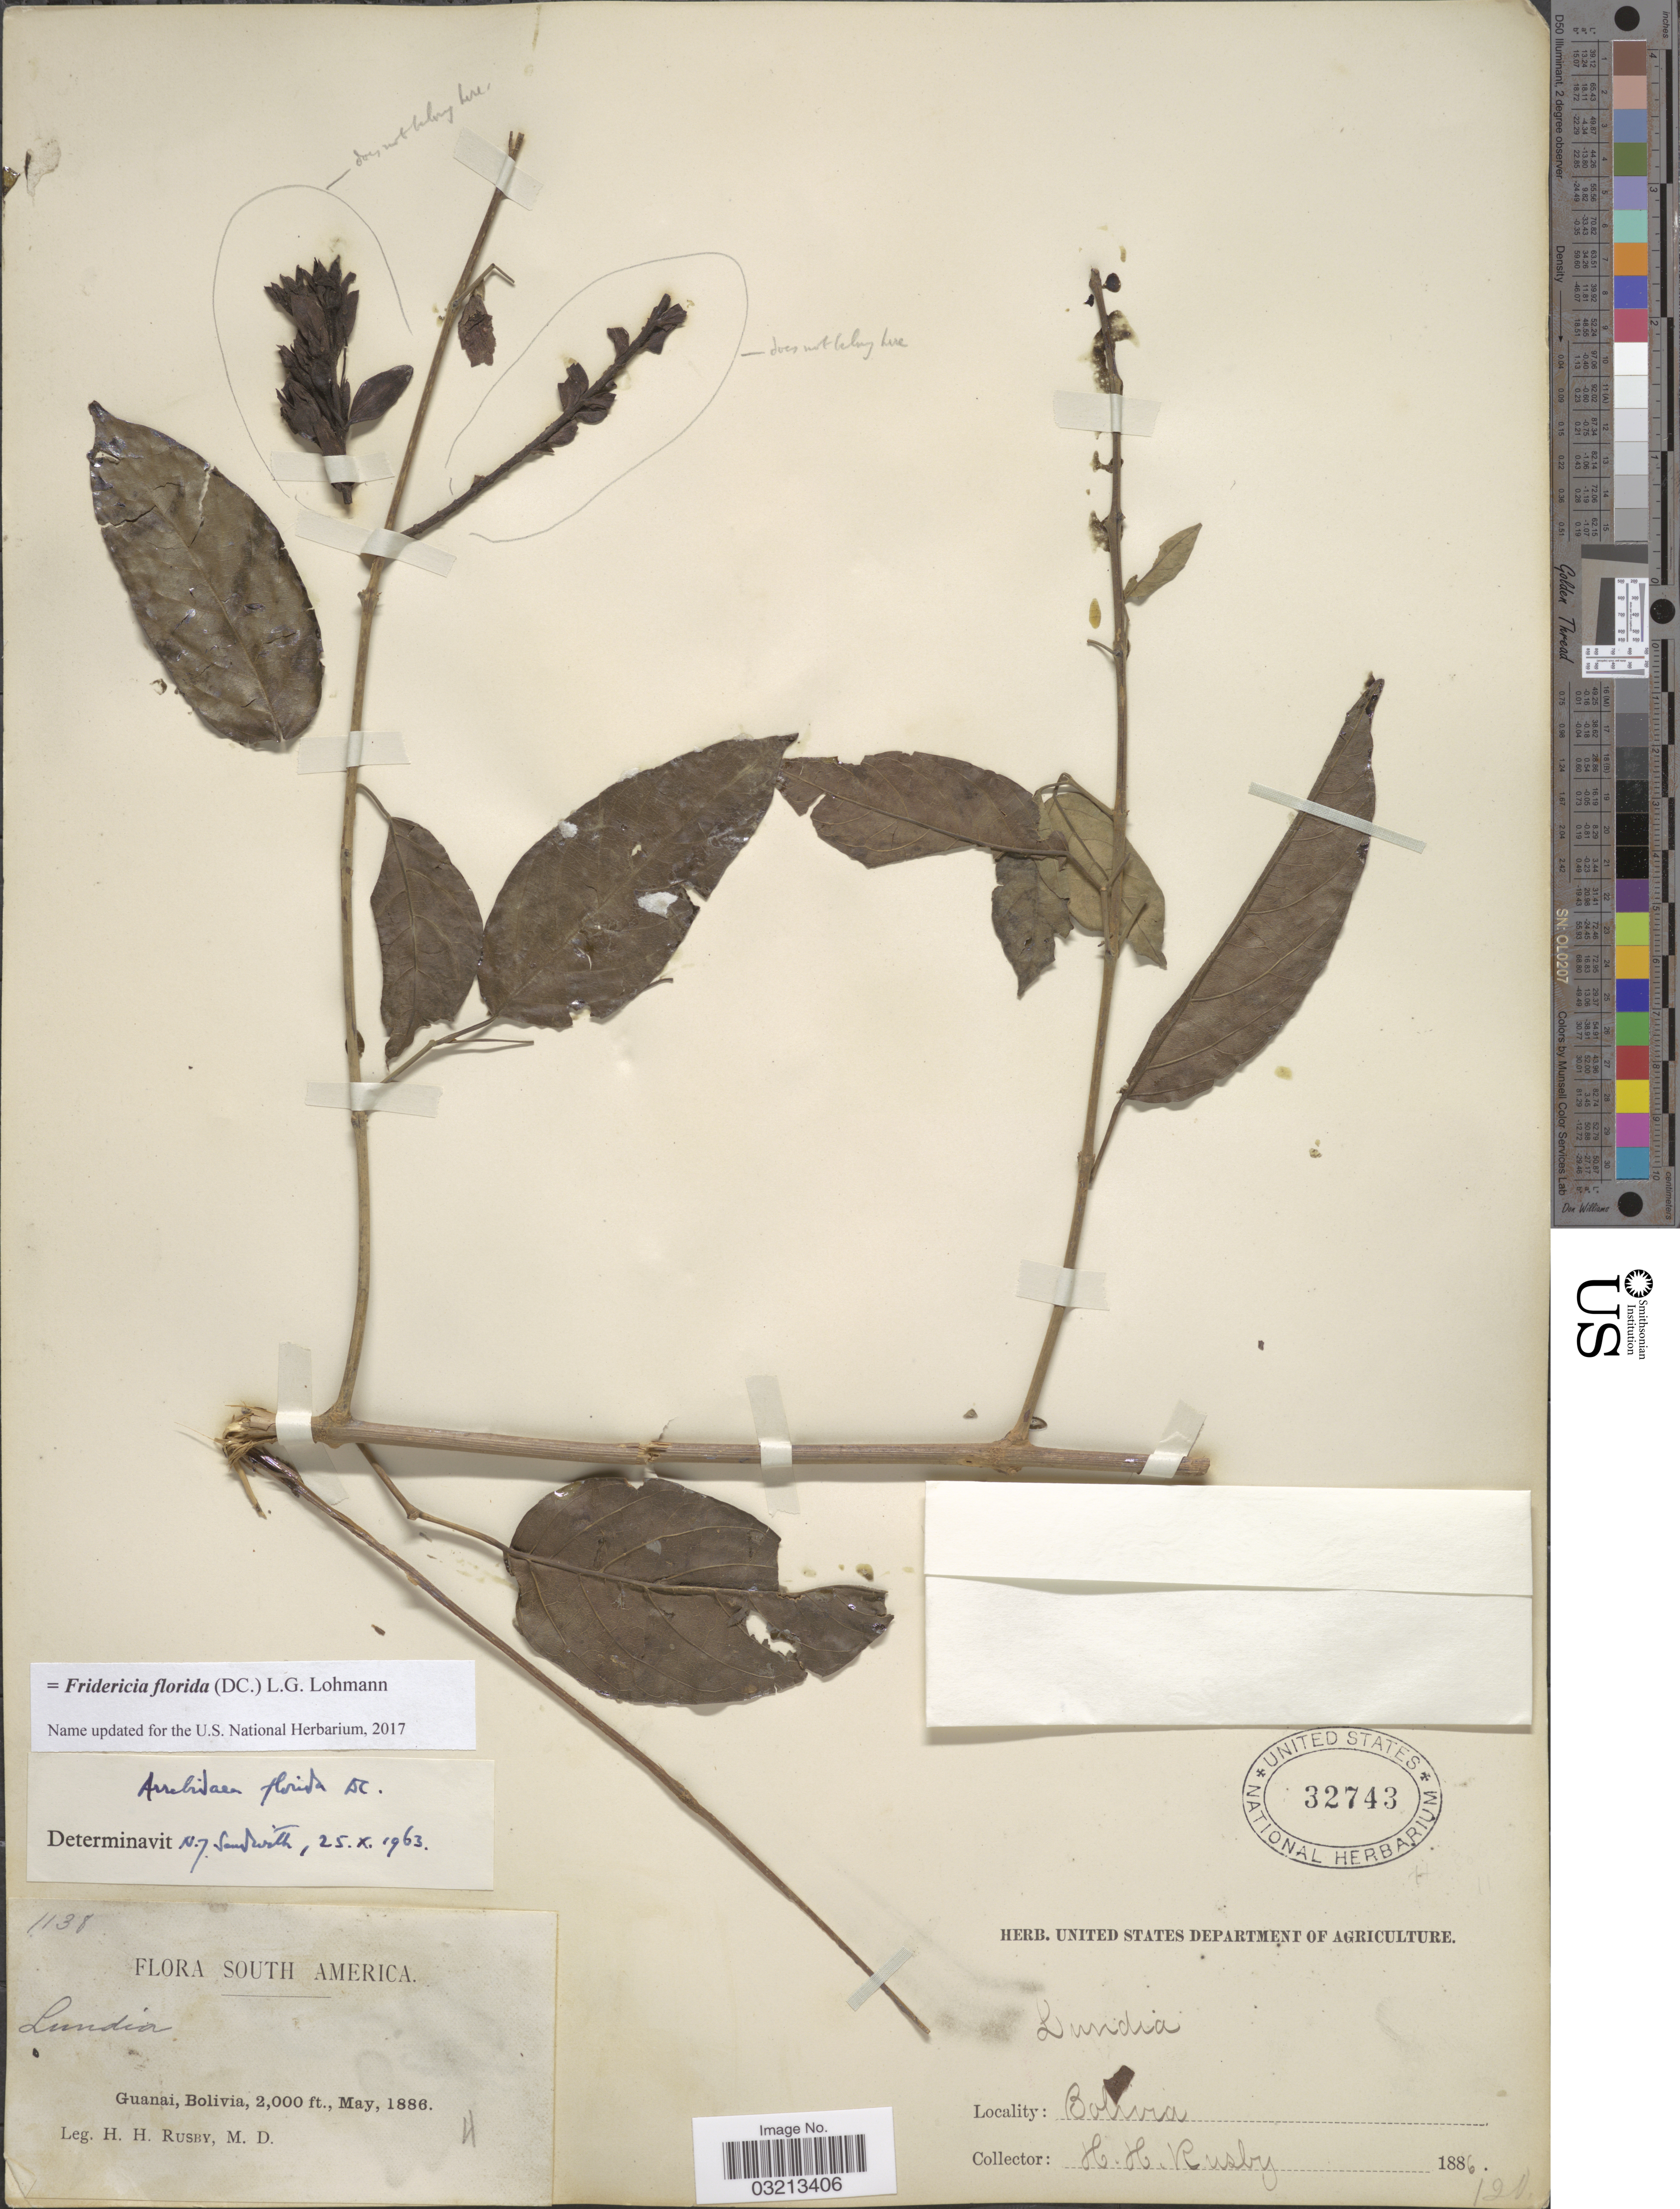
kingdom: Plantae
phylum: Tracheophyta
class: Magnoliopsida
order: Lamiales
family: Bignoniaceae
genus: Fridericia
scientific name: Fridericia florida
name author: (DC.) L.G. Lohmann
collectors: H. H. Rusby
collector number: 1138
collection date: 1886-05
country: Bolivia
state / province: La Páz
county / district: Larecaja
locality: Guanay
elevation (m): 610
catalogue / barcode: US 32743